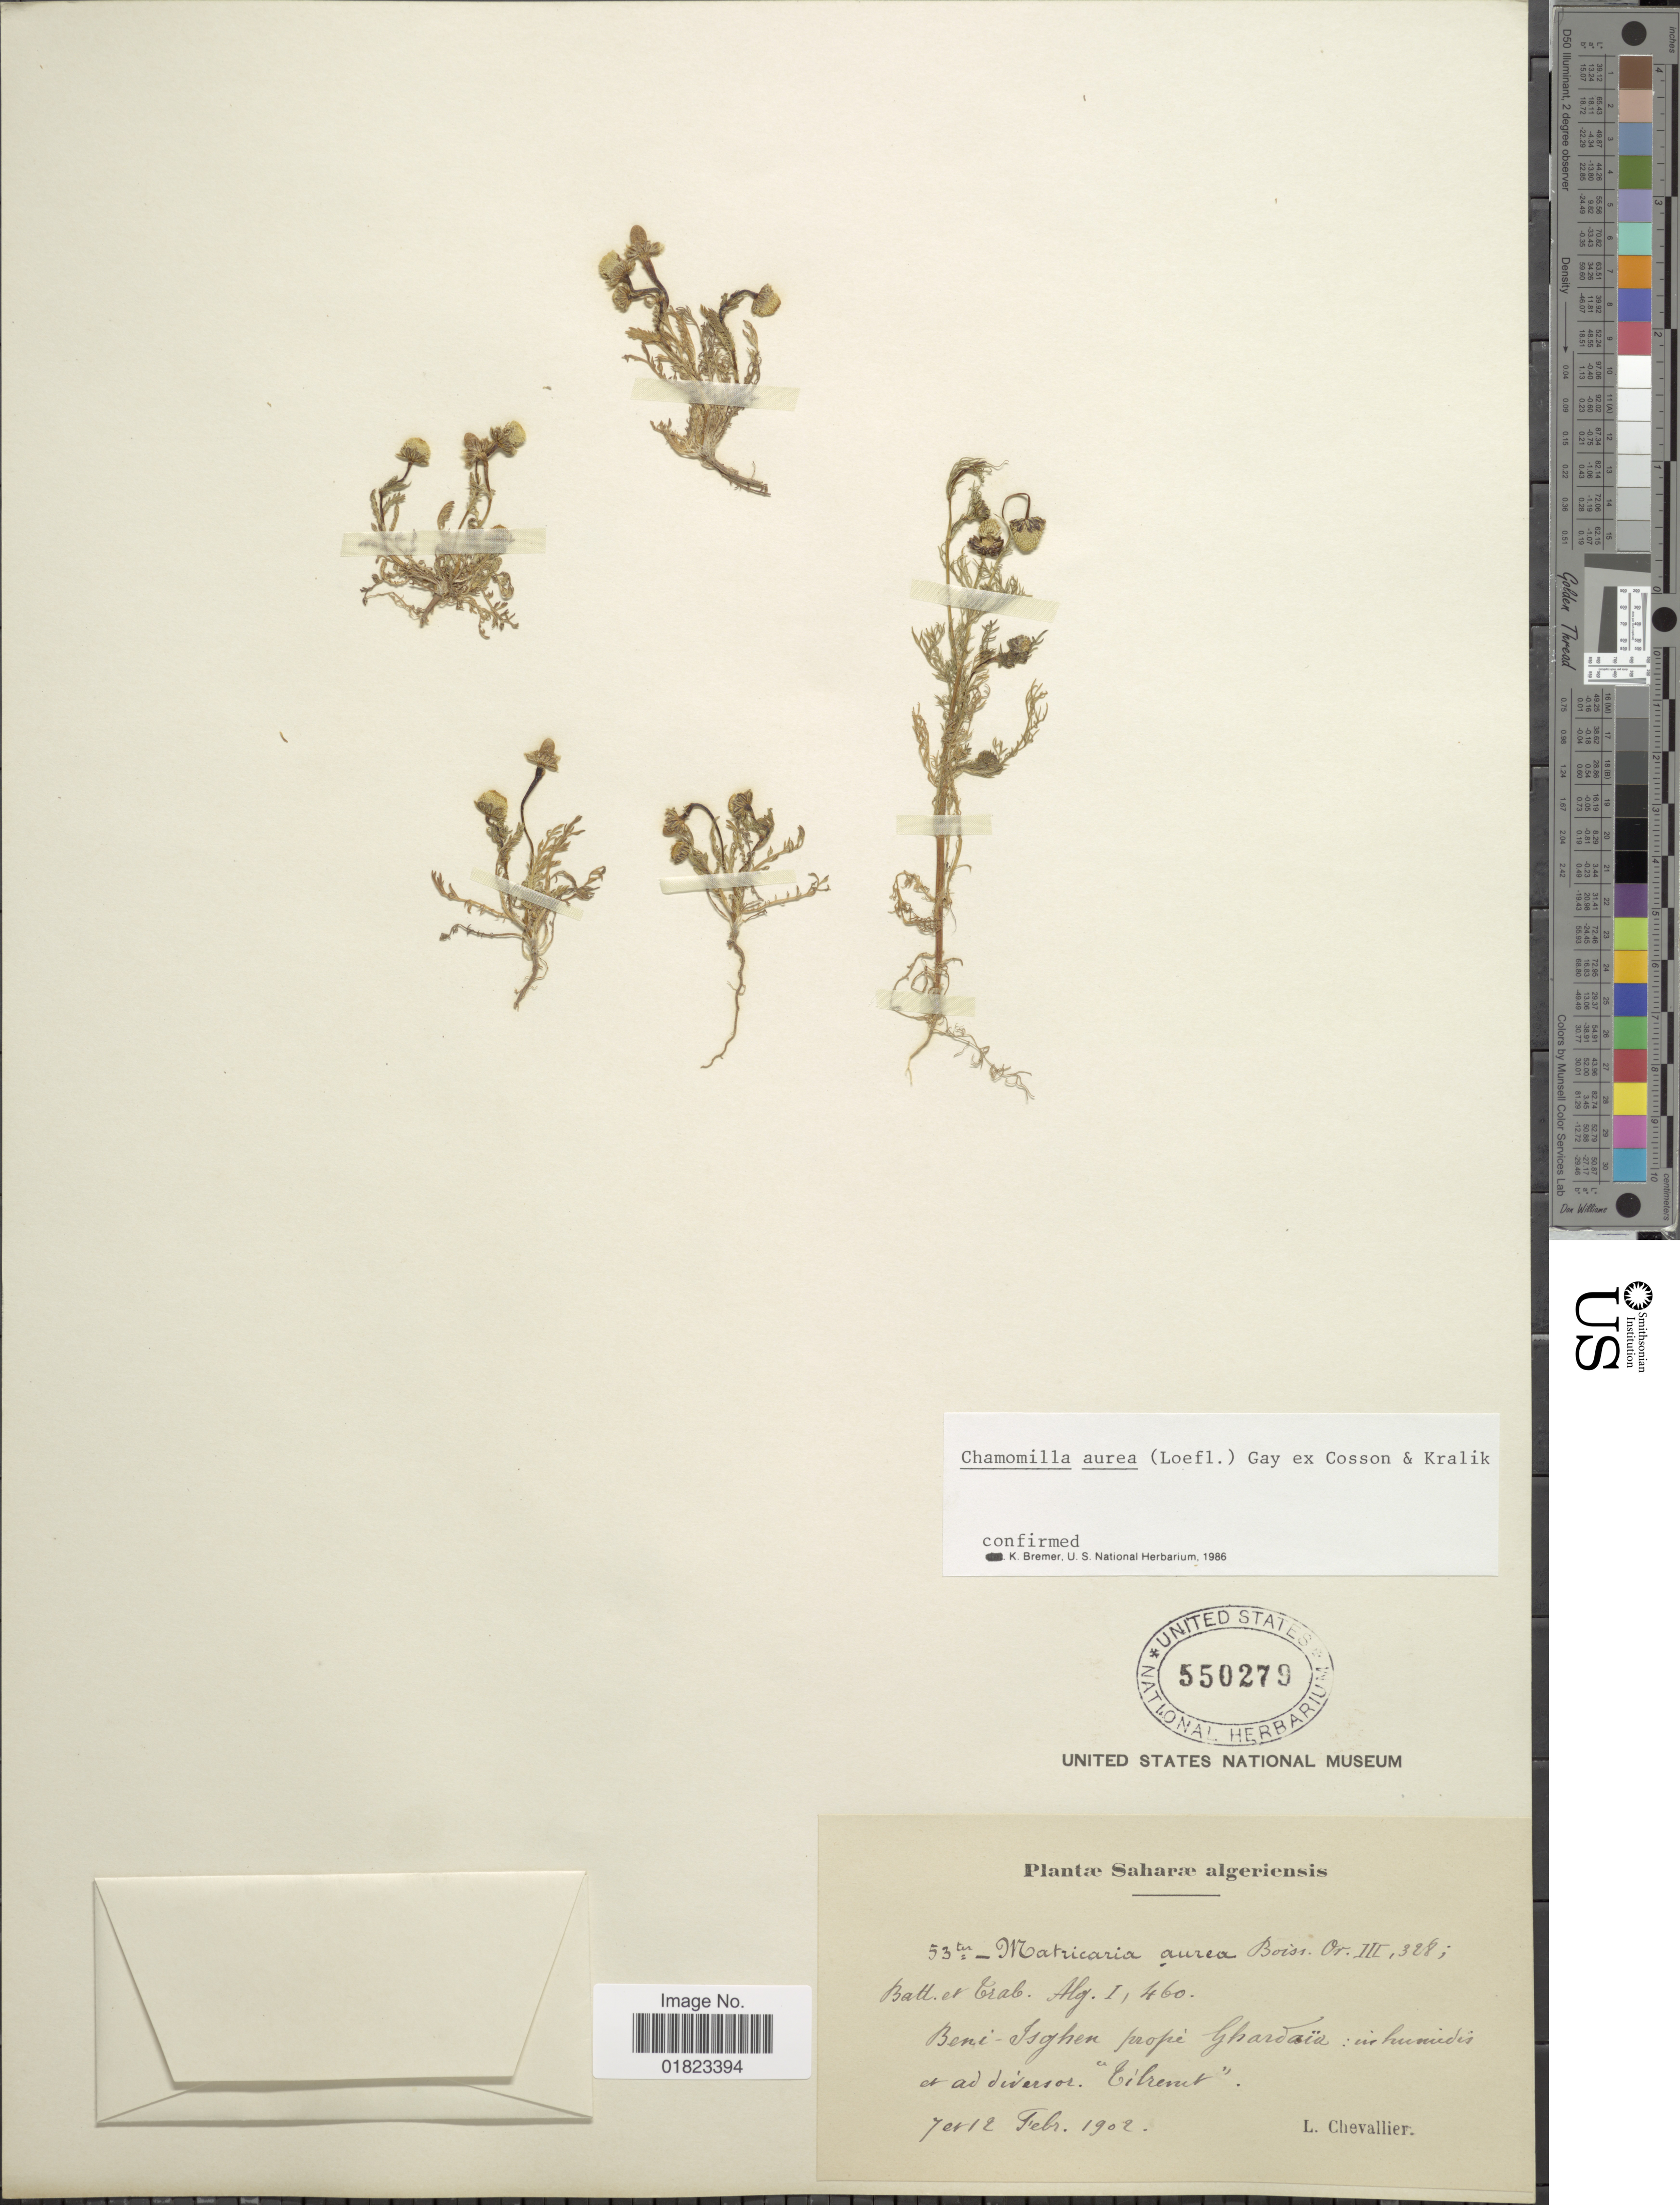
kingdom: Plantae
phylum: Tracheophyta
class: Magnoliopsida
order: Asterales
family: Asteraceae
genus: Matricaria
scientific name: Matricaria aurea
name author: (Loefl.) Sch. Bip.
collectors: L. Chevallier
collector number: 53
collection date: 1902-02-07/1902-02-12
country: Algeria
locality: Saharae algeriensis. Beni-Isghen prope Ghardaia: in humidis et ad diversor.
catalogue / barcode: US 550279